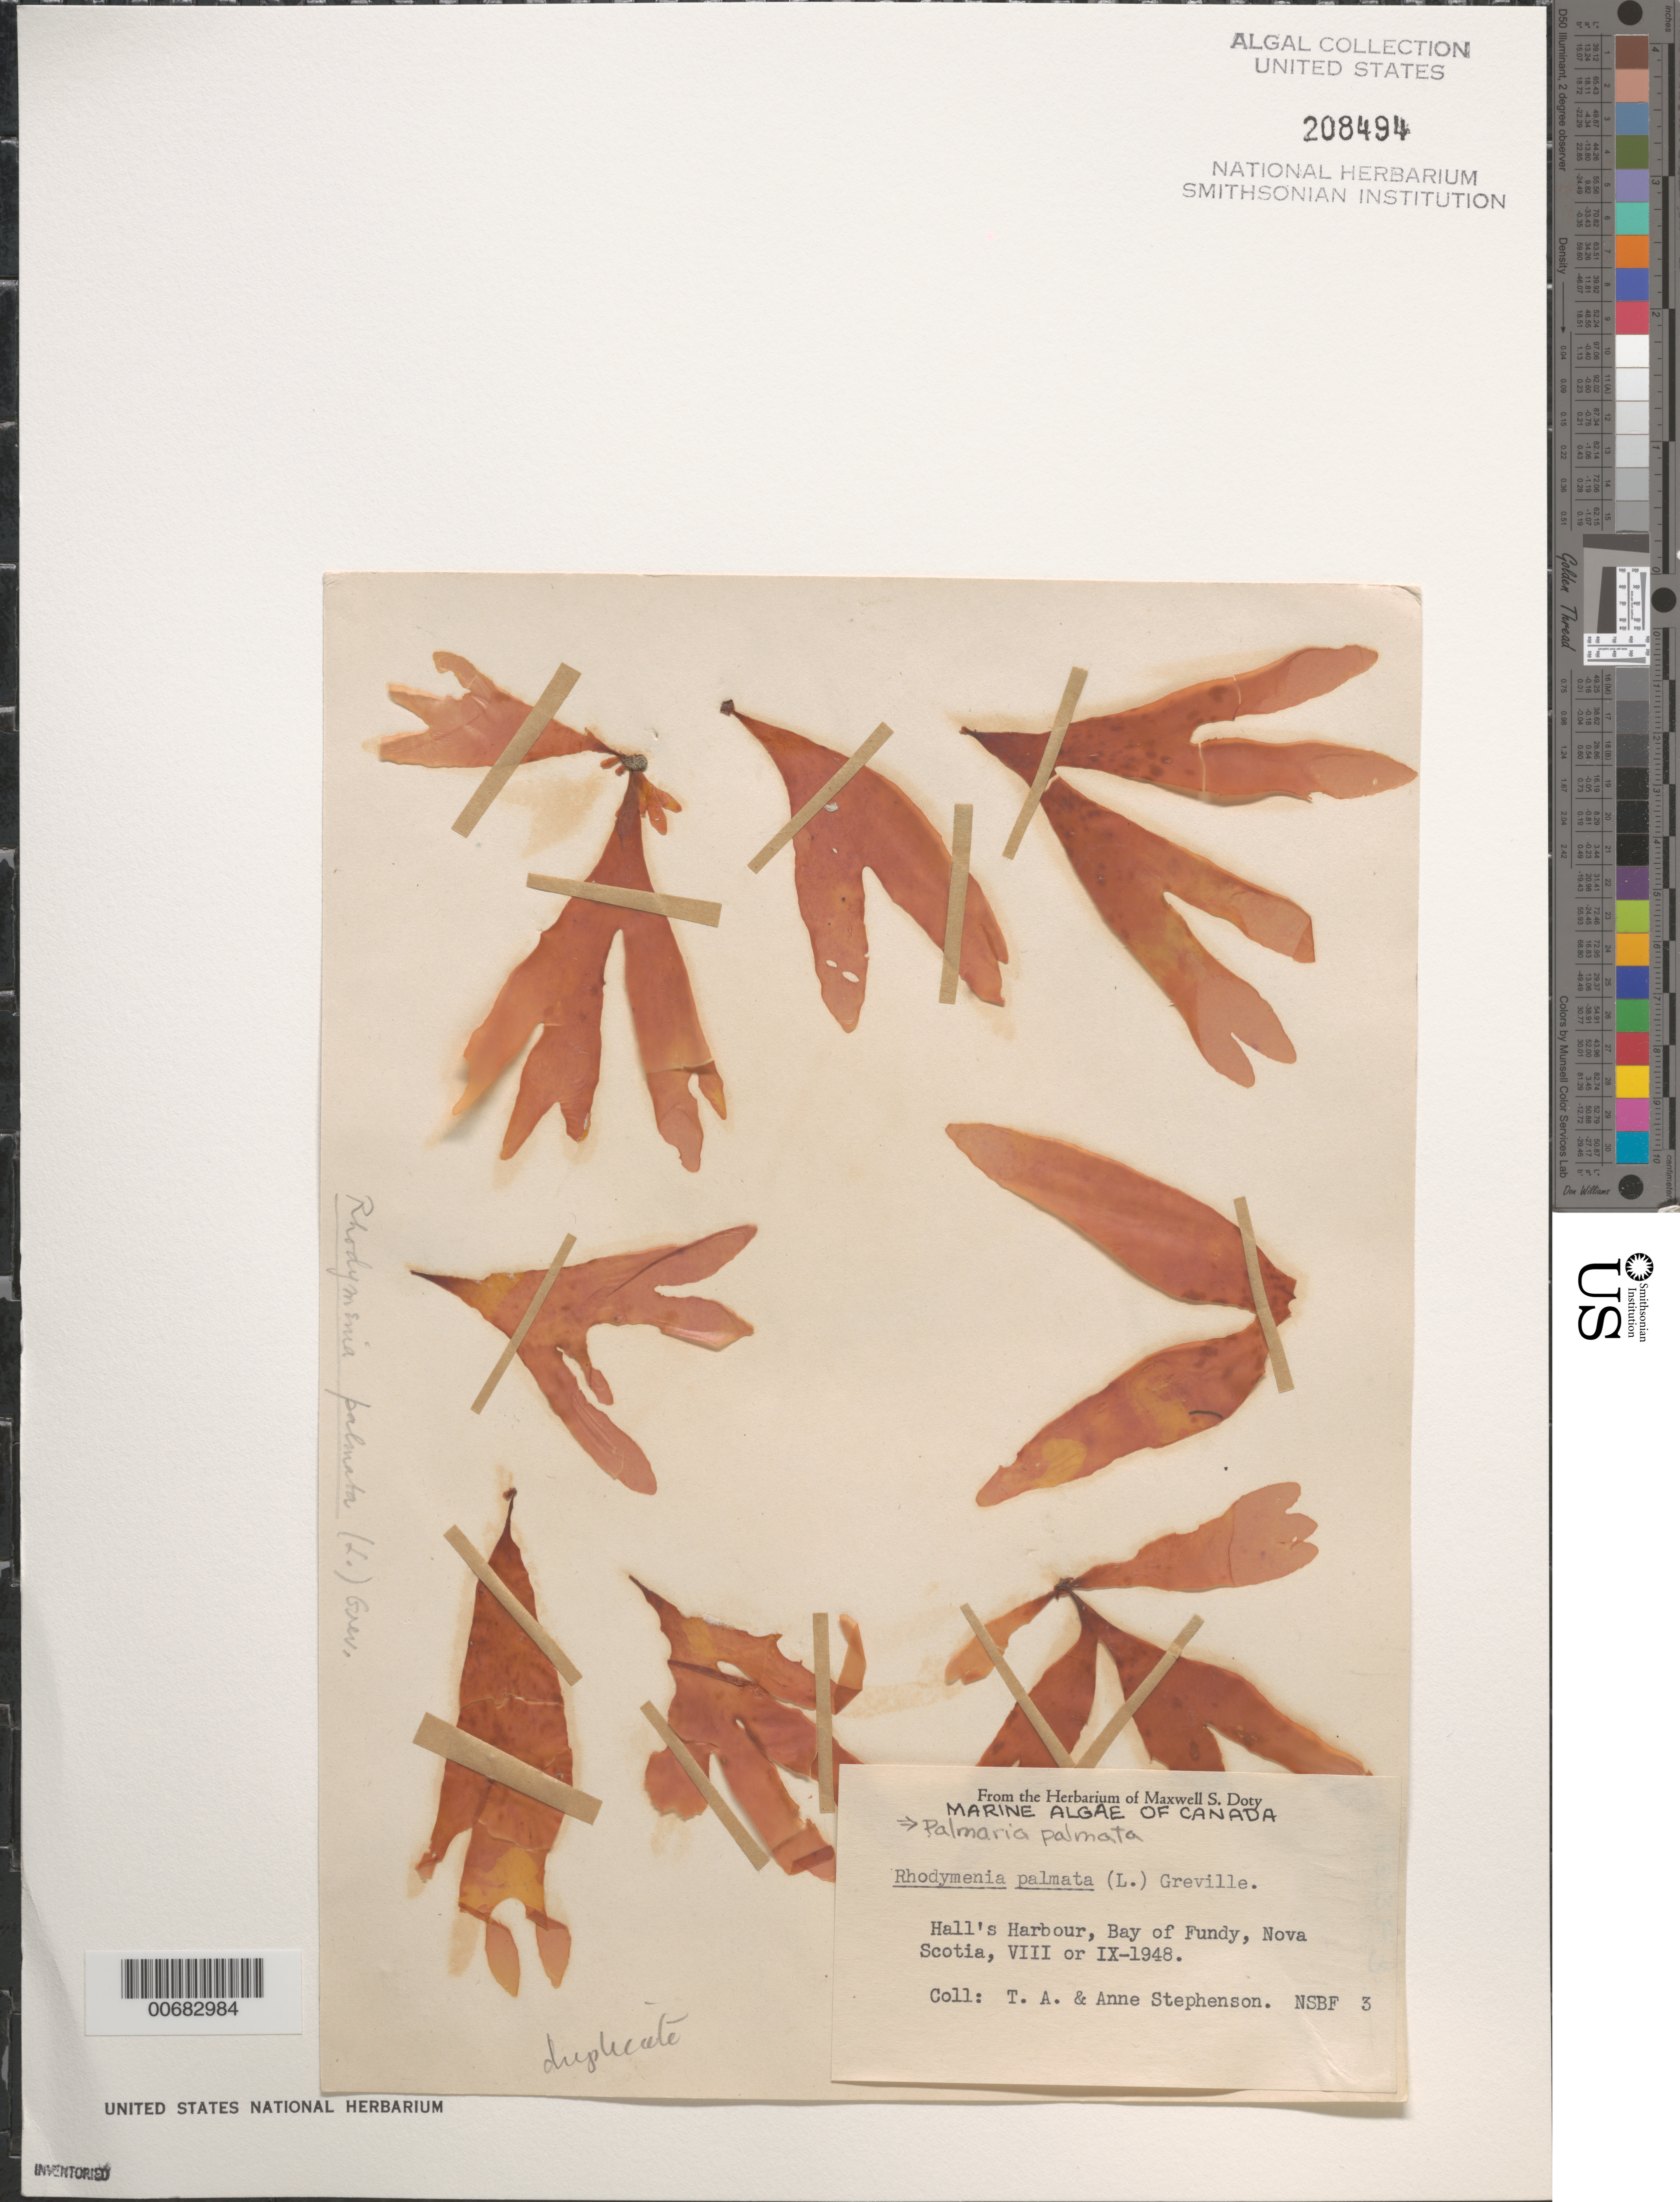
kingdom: Plantae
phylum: Rhodophyta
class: Florideophyceae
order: Palmariales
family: Palmariaceae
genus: Palmaria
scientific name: Palmaria palmata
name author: (L.) F. Weber & D. Mohr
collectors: T. Stephenson & A. Stephenson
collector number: NSBF 3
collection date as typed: Aug 1948 or -- Sep 1948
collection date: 1948-08 or 1948-09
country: Canada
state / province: Nova Scotia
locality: Hall's Harbour, Bay of Fundy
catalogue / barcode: US 208494